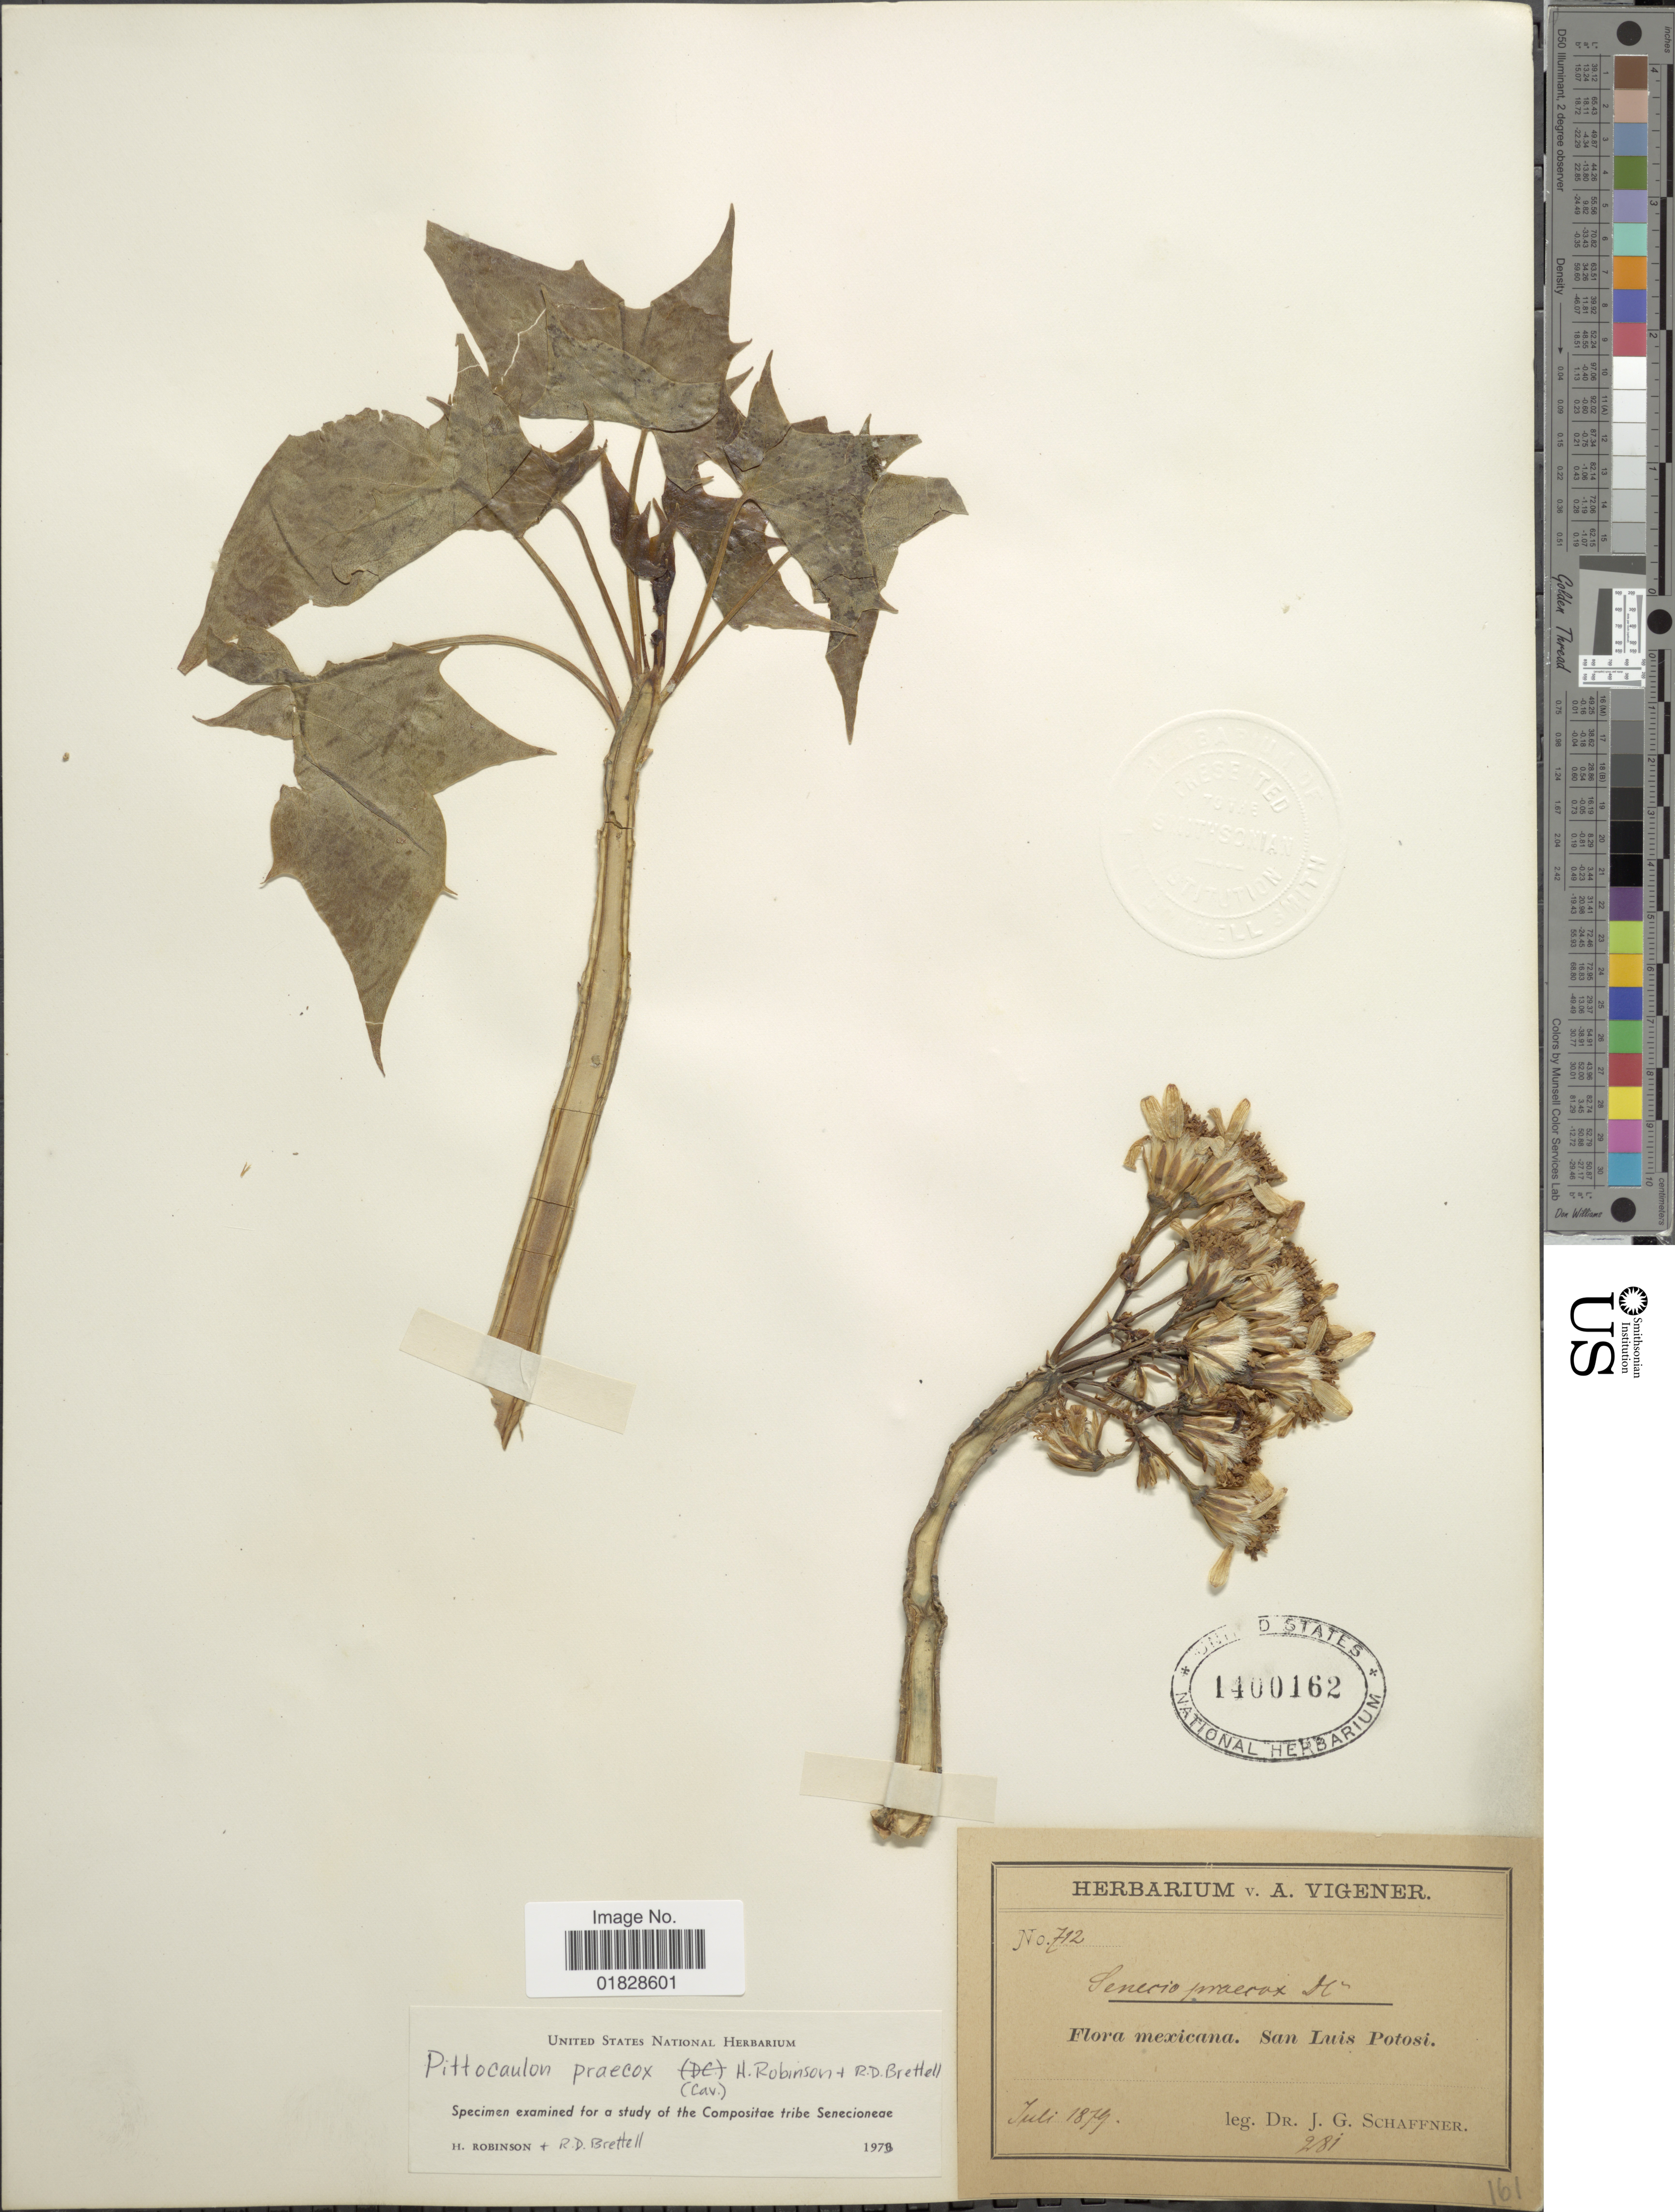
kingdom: Plantae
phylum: Tracheophyta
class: Magnoliopsida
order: Asterales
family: Asteraceae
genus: Pittocaulon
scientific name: Pittocaulon praecox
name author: (Cav.) H. Rob. & Brettell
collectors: J. G. Schaffner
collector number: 712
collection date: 1879-07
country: Mexico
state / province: San Luis Potosí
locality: San Luis Potosi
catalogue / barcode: US 1400162